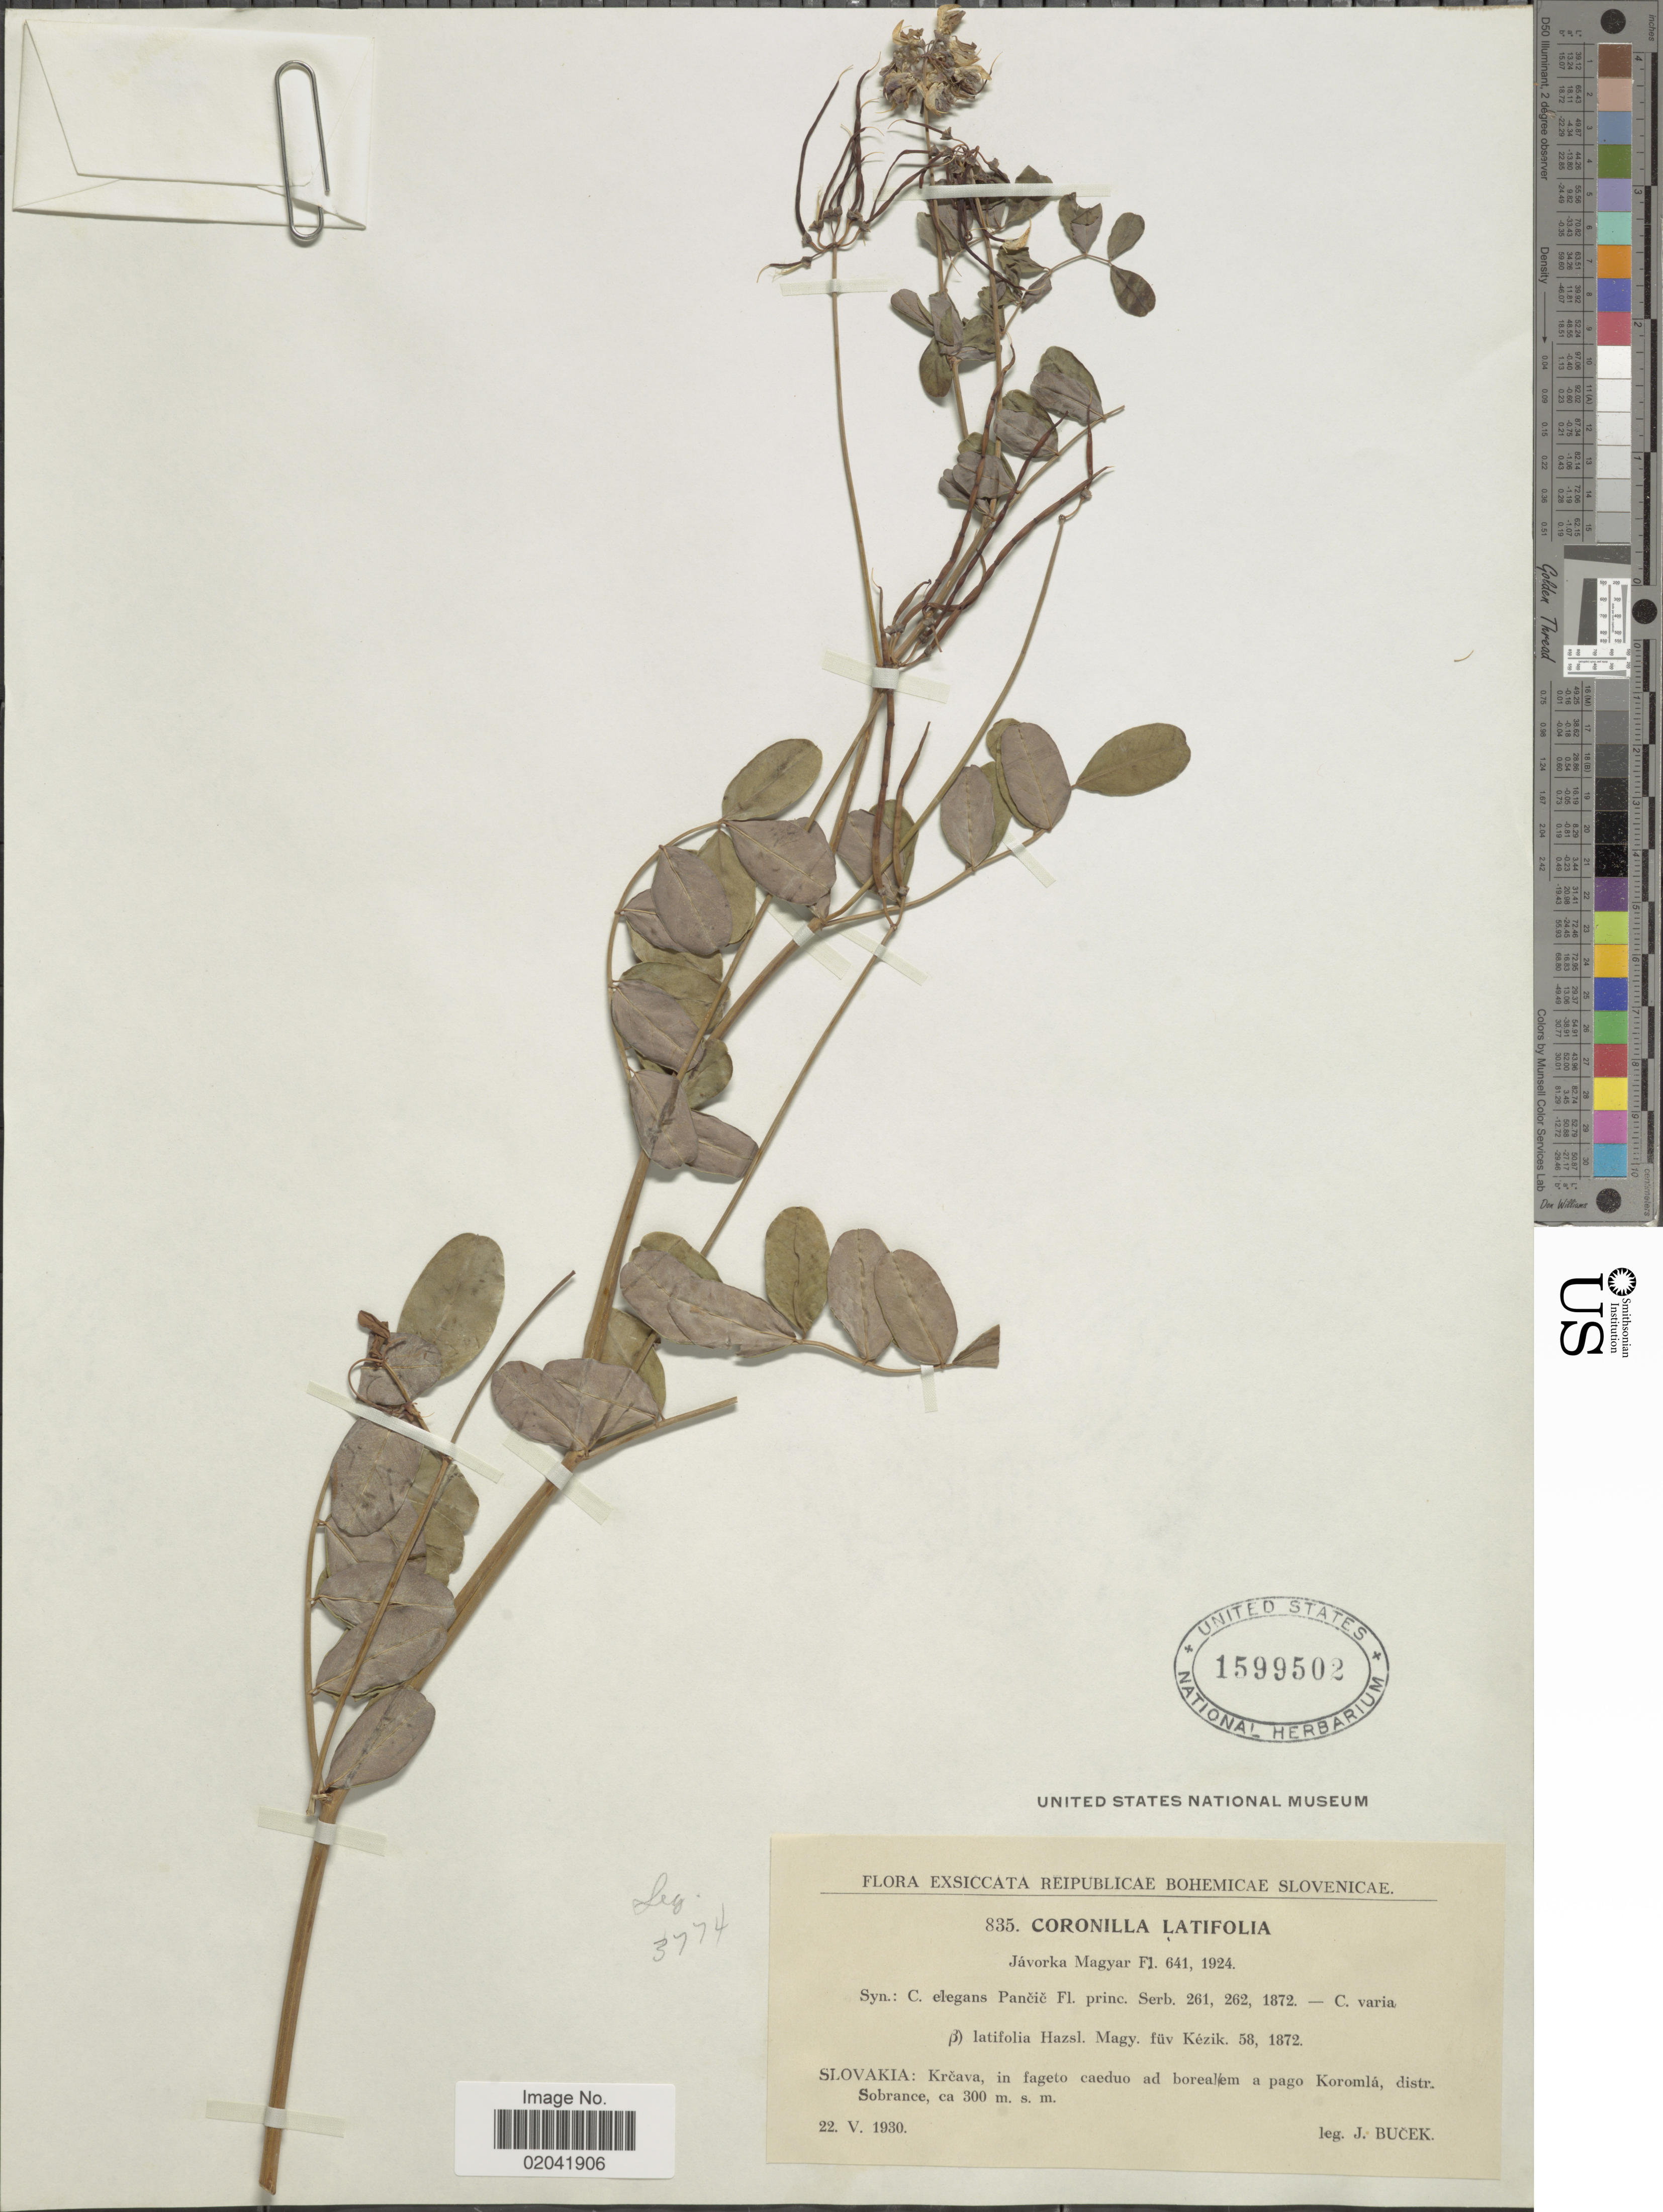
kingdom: Plantae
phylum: Tracheophyta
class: Magnoliopsida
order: Fabales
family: Fabaceae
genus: Coronilla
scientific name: Coronilla latifolia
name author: Jáv.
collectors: J. Bucek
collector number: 835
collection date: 1930-05-22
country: Slovakia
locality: Slovakia: Krcava, in fageto caeduo ad boreal em pago Koromlá, distr. Sobrance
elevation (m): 300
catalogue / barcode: US 1599502